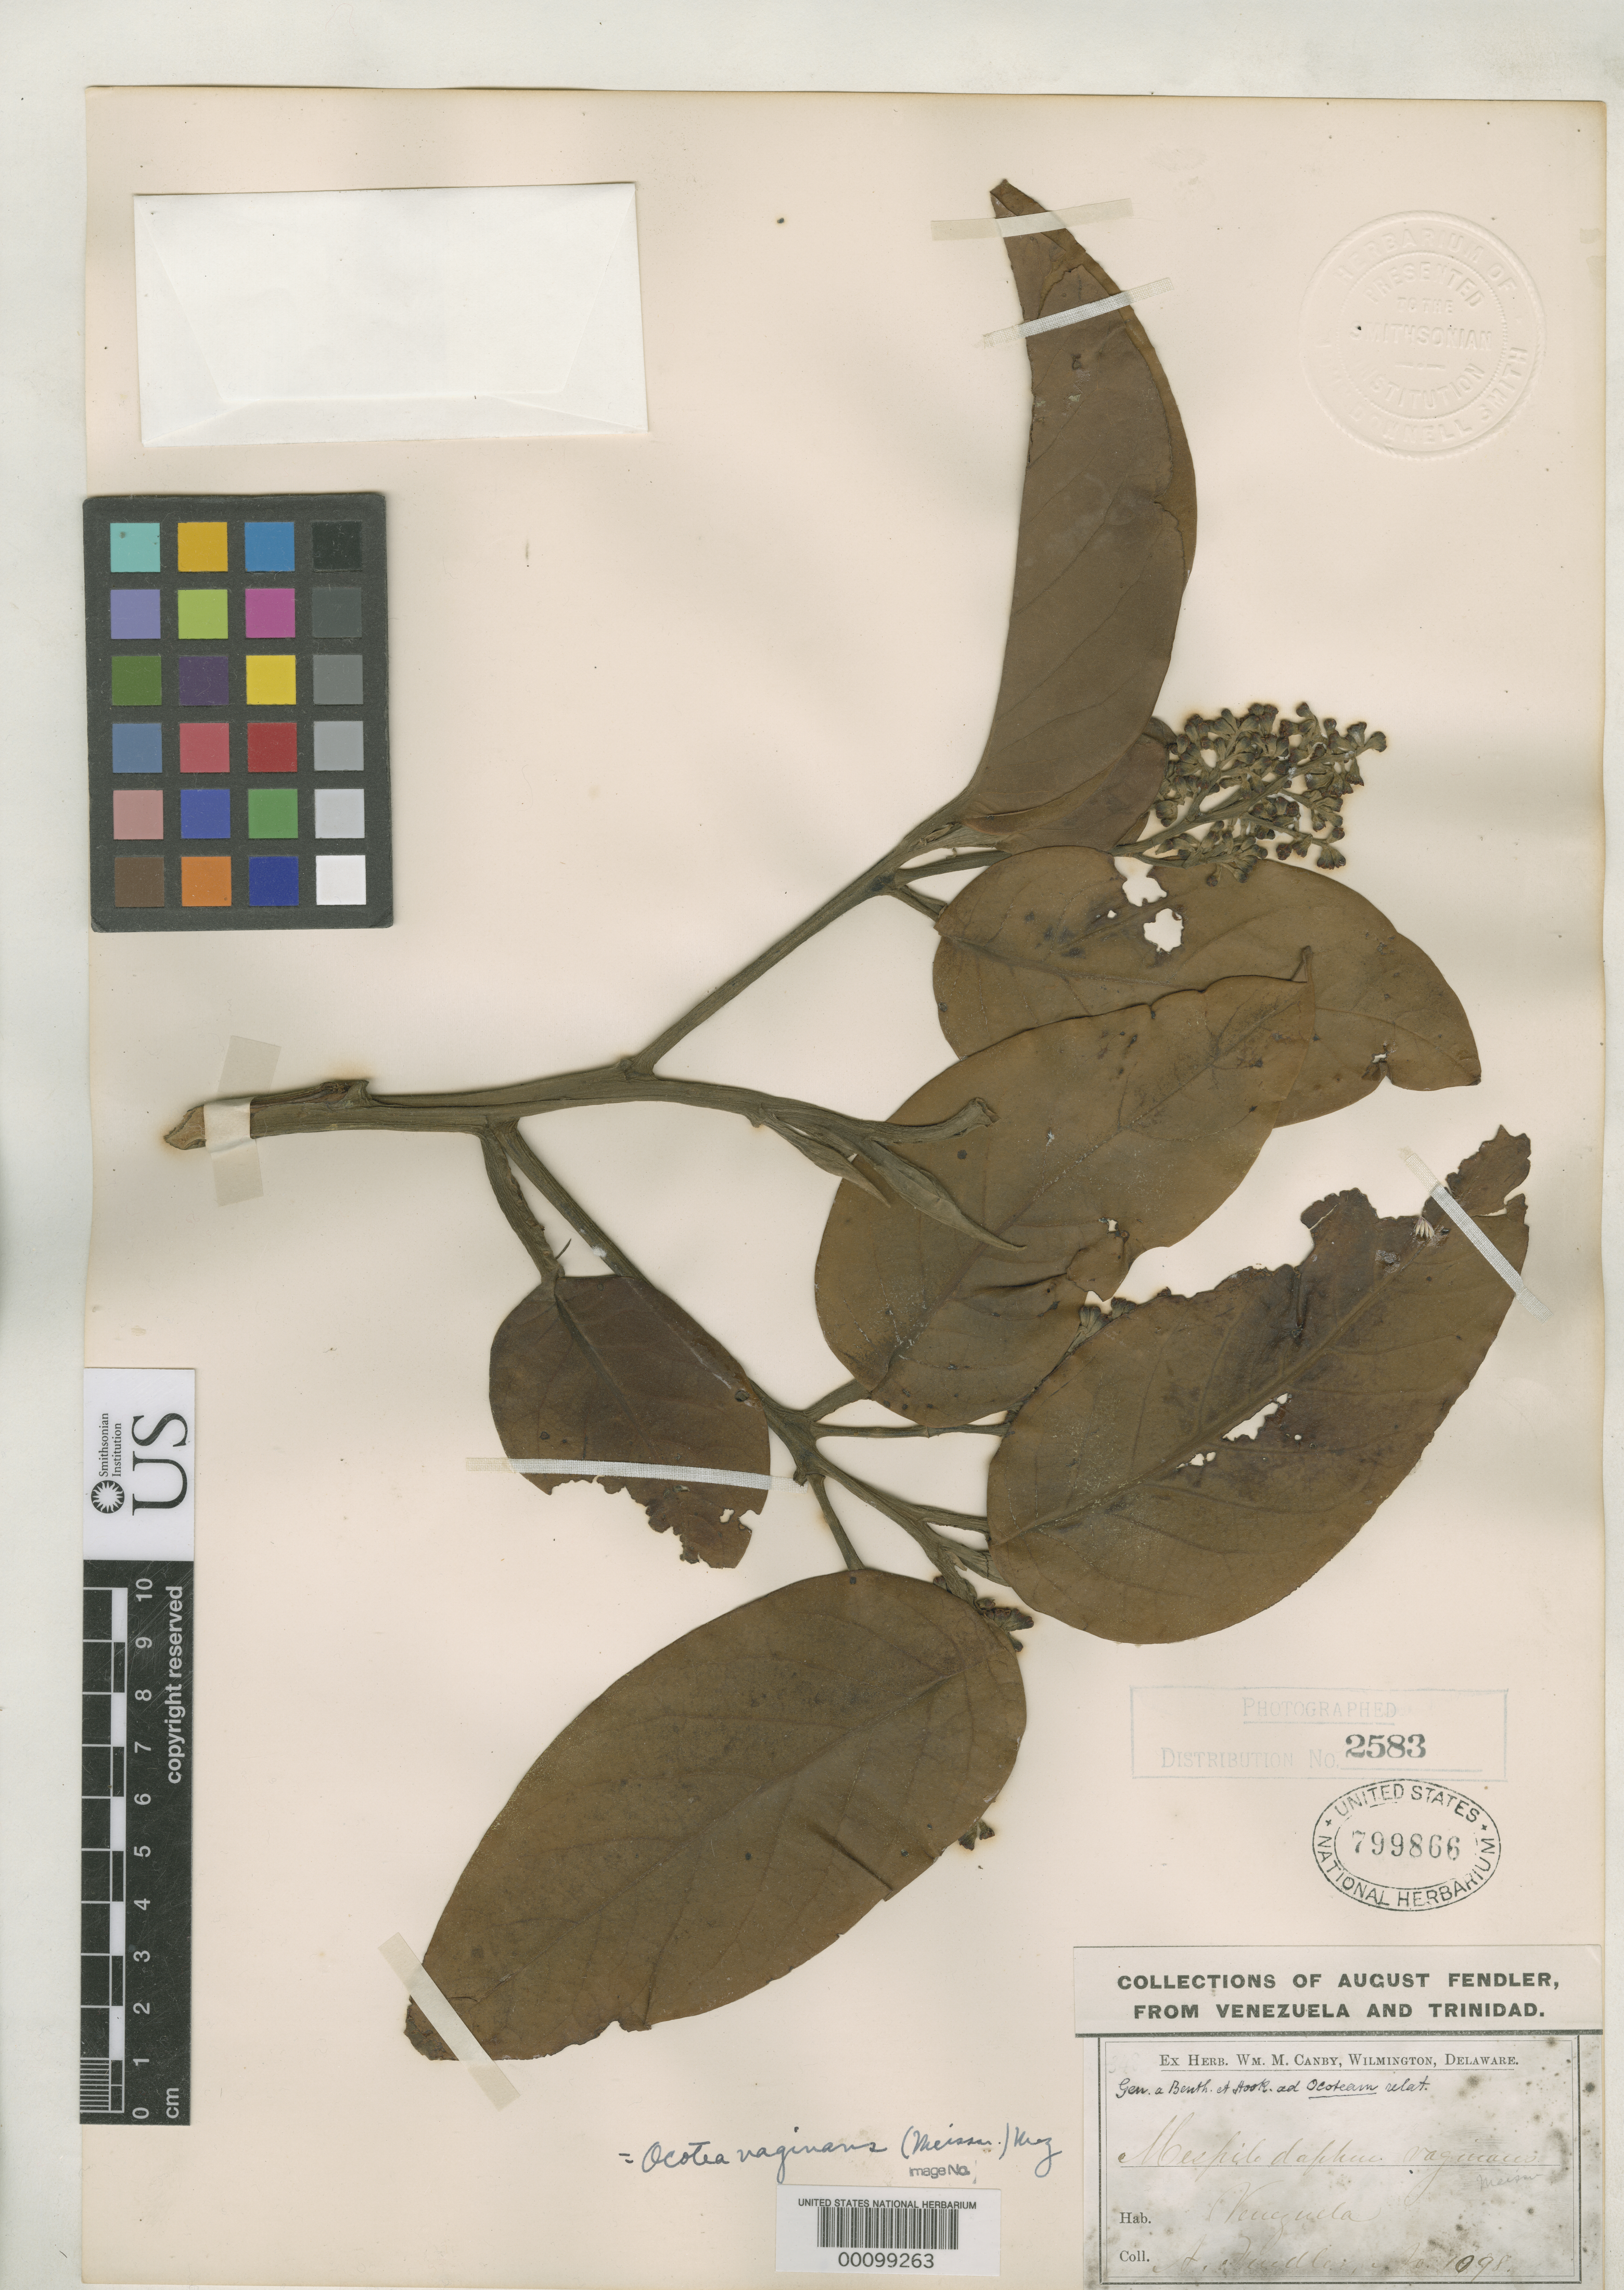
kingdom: Plantae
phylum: Tracheophyta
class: Magnoliopsida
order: Laurales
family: Lauraceae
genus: Mespilodaphne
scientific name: Mespilodaphne vaginans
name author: Meisn. in DC.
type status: Isotype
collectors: A. Fendler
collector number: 1098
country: Venezuela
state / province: Mérida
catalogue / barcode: US 799866